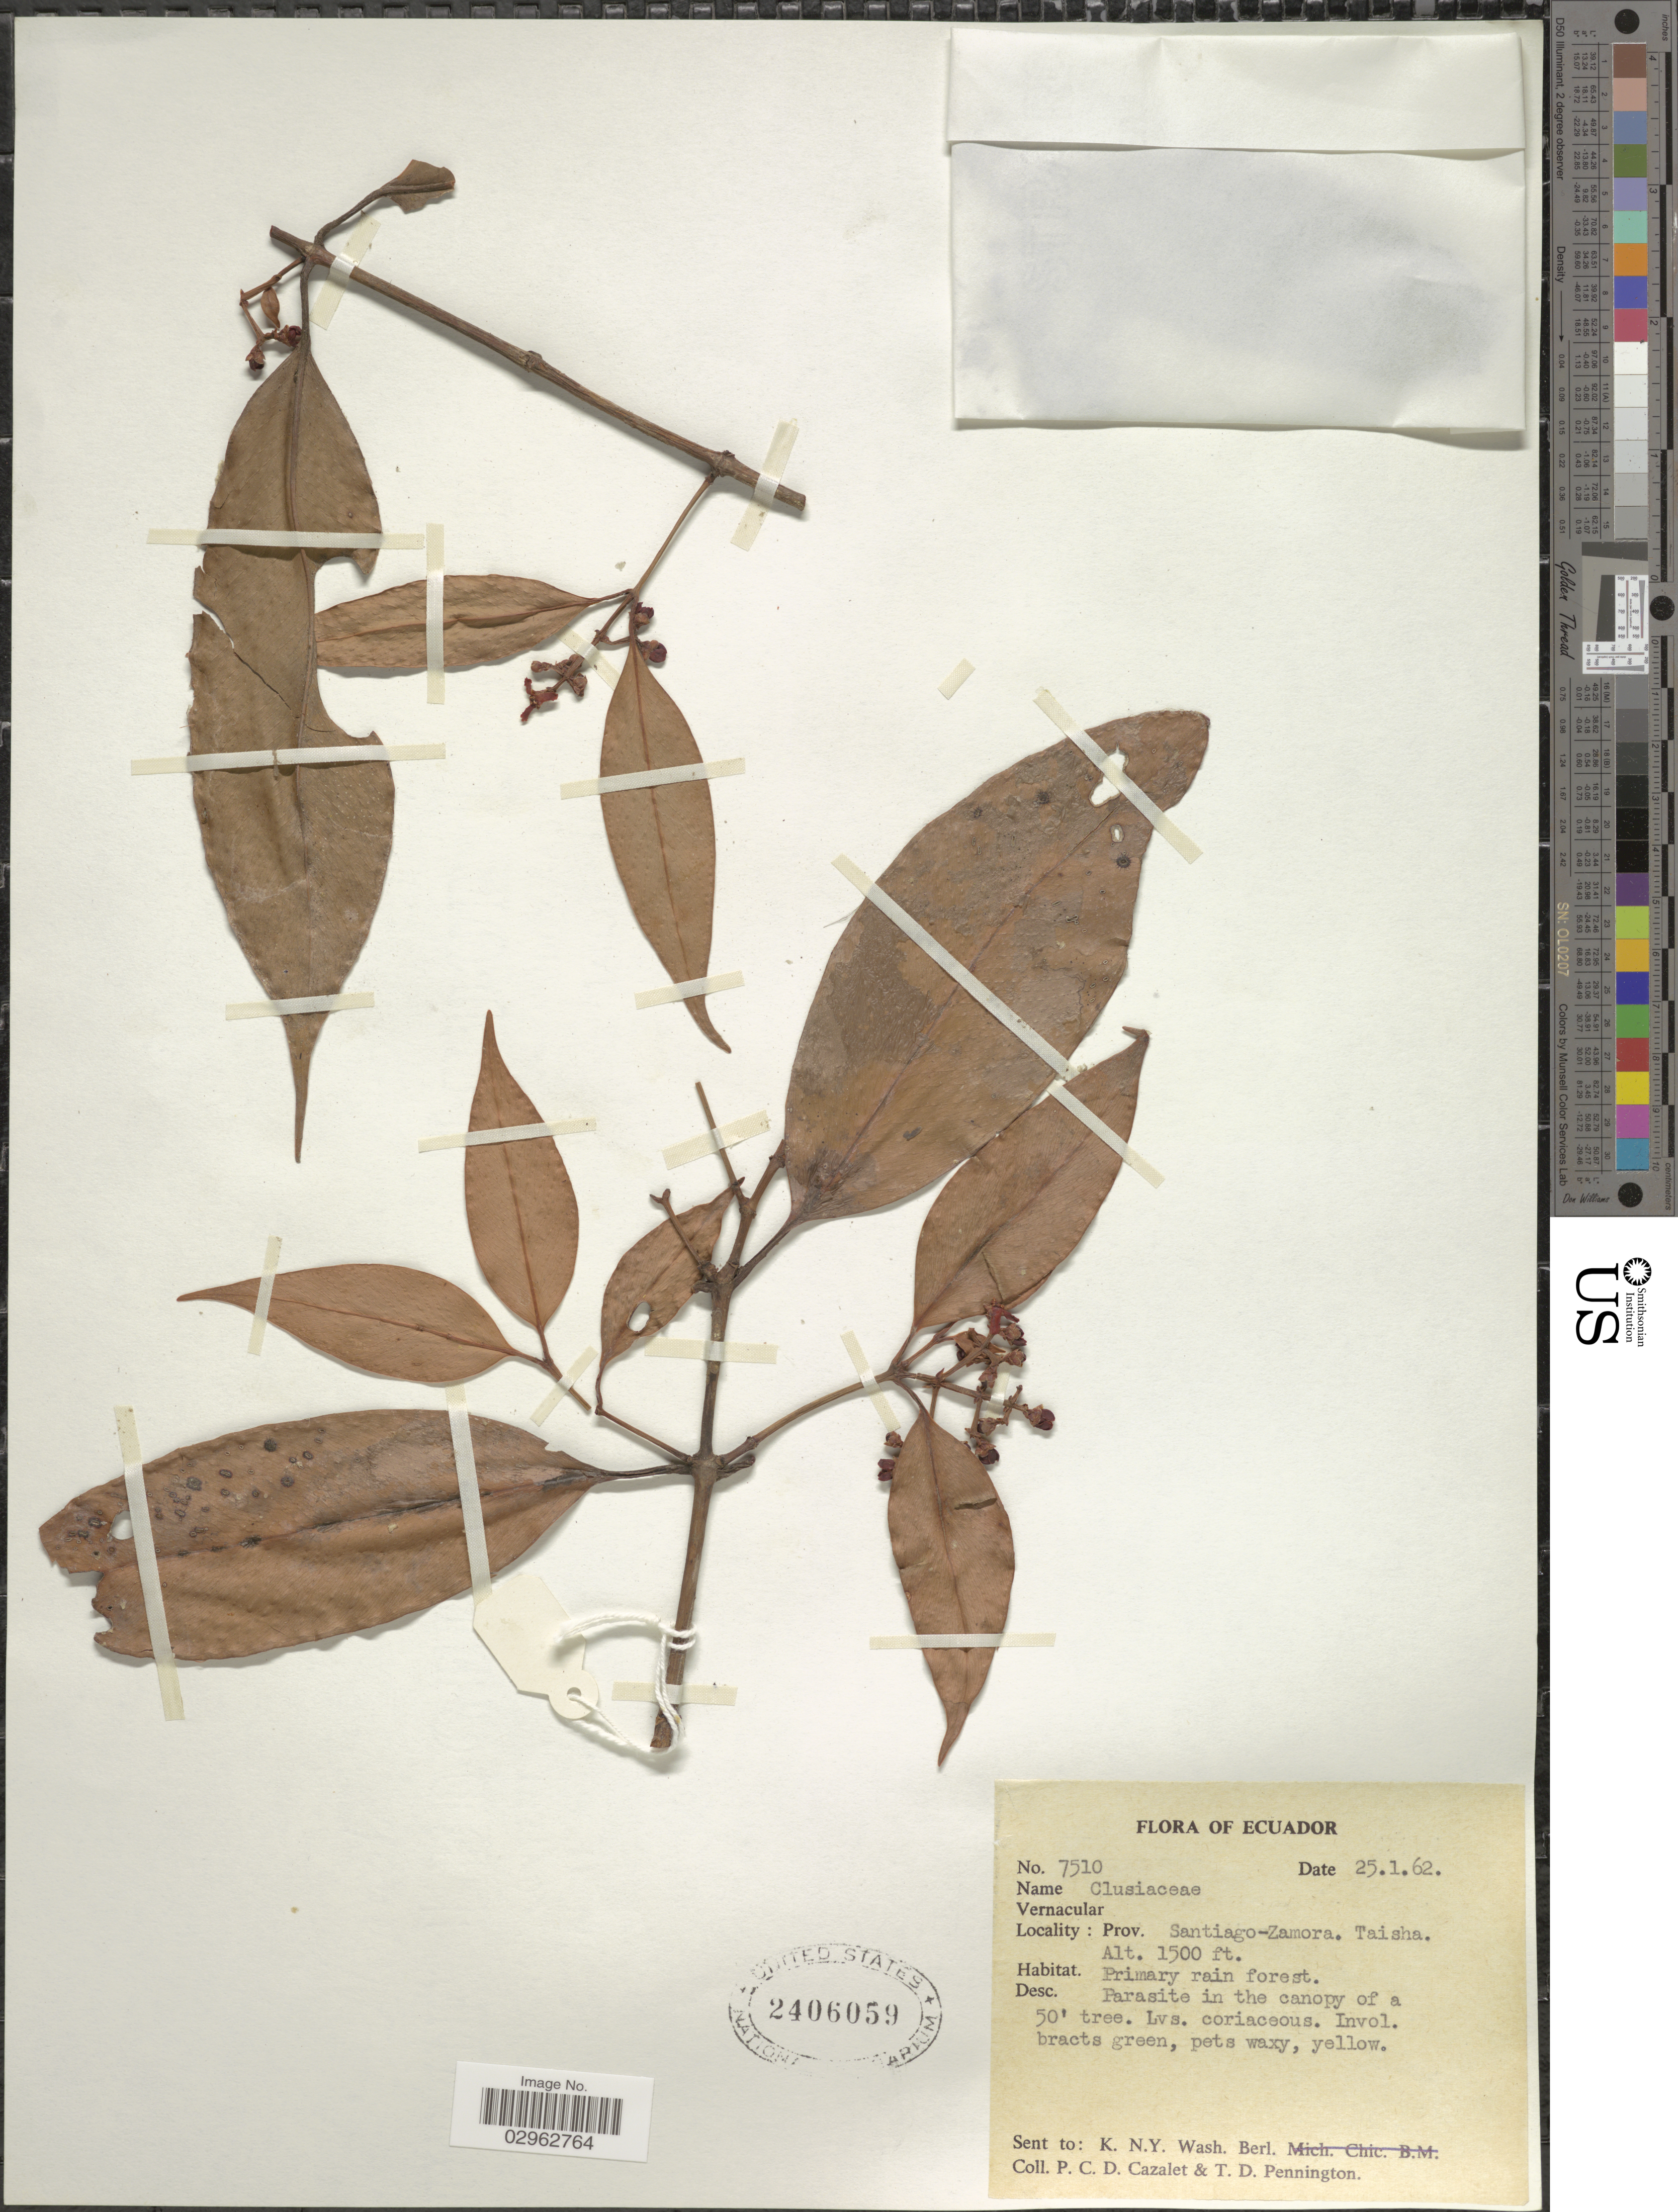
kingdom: Plantae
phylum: Tracheophyta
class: Magnoliopsida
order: Malpighiales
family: Clusiaceae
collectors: P. C. D. Cazalet & T. D. Pennington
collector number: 7510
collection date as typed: Transcribed d/m/y: 25/1/62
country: Ecuador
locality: Prov. Santiago-Zamora, Taisha.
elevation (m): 457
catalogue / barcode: US 2406059